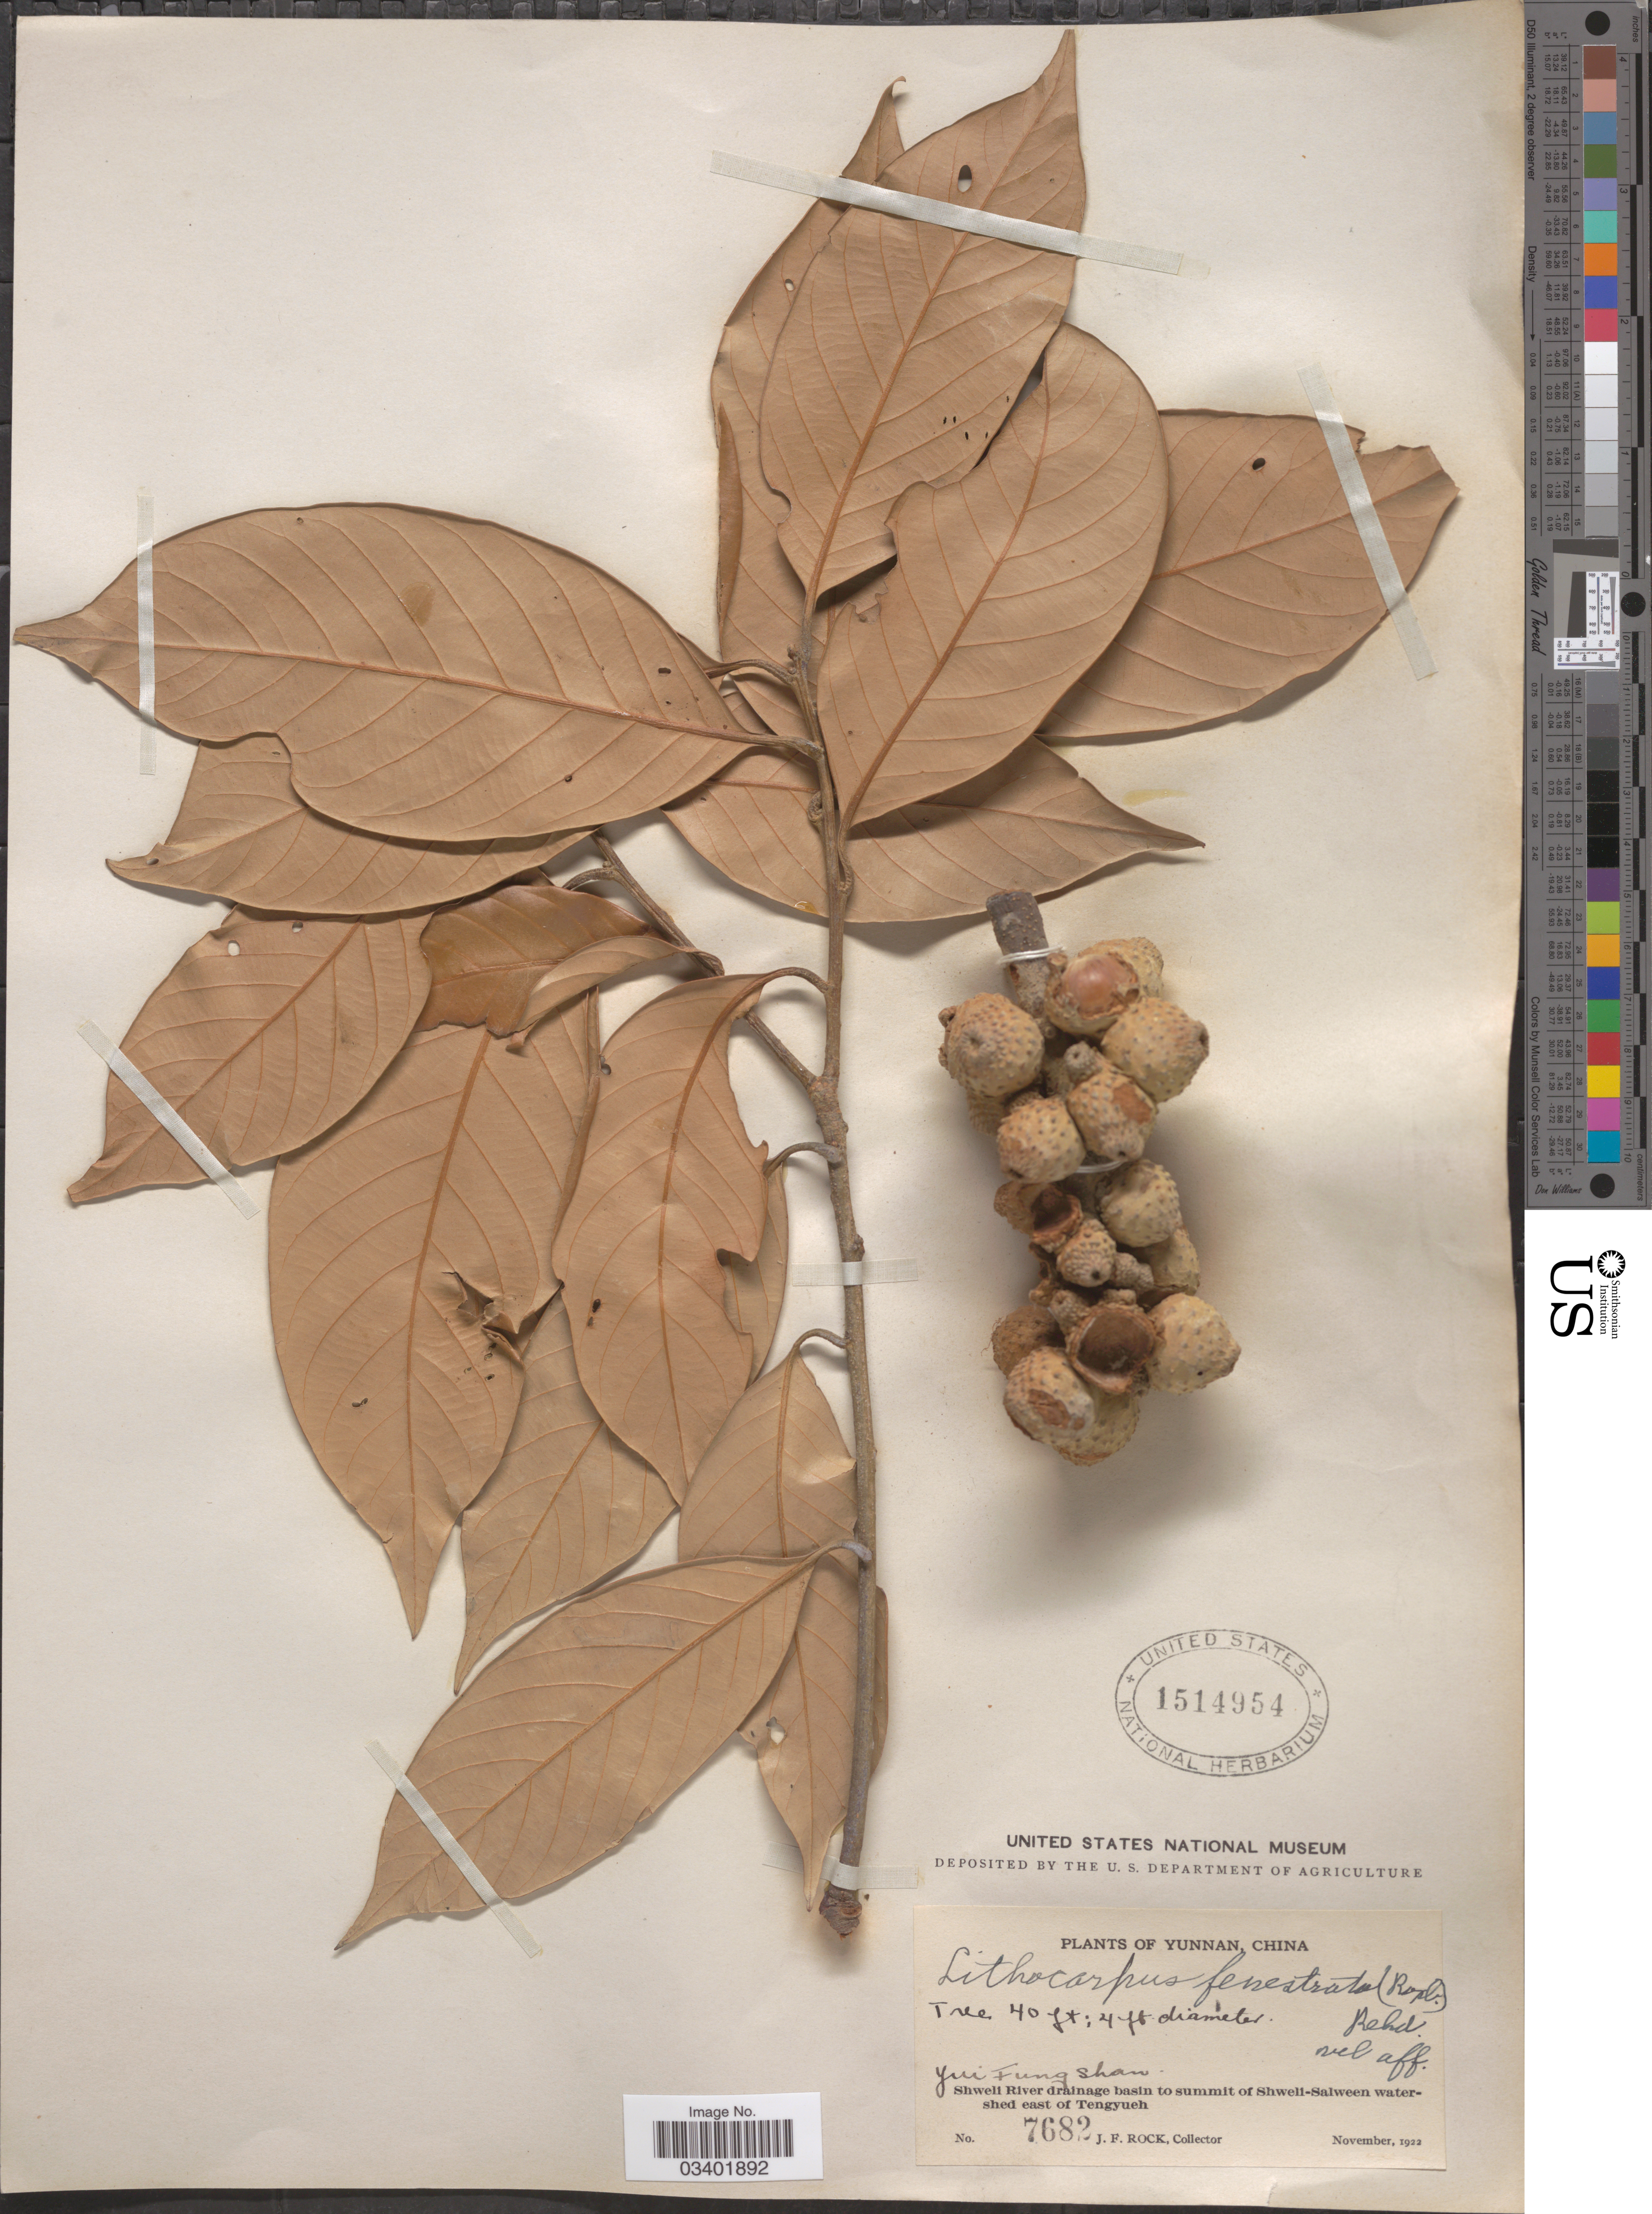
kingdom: Plantae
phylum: Tracheophyta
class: Magnoliopsida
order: Fagales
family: Fagaceae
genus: Lithocarpus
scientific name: Lithocarpus fenestratus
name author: (Roxb.) Rehder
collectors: J. Rock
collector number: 7682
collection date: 1922-11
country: China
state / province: Yunnan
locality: Yui Fung Shan. Shweli River drainage basin to summit of Shweli-Salween watershed east of Tengyueh.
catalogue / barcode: US 1514954